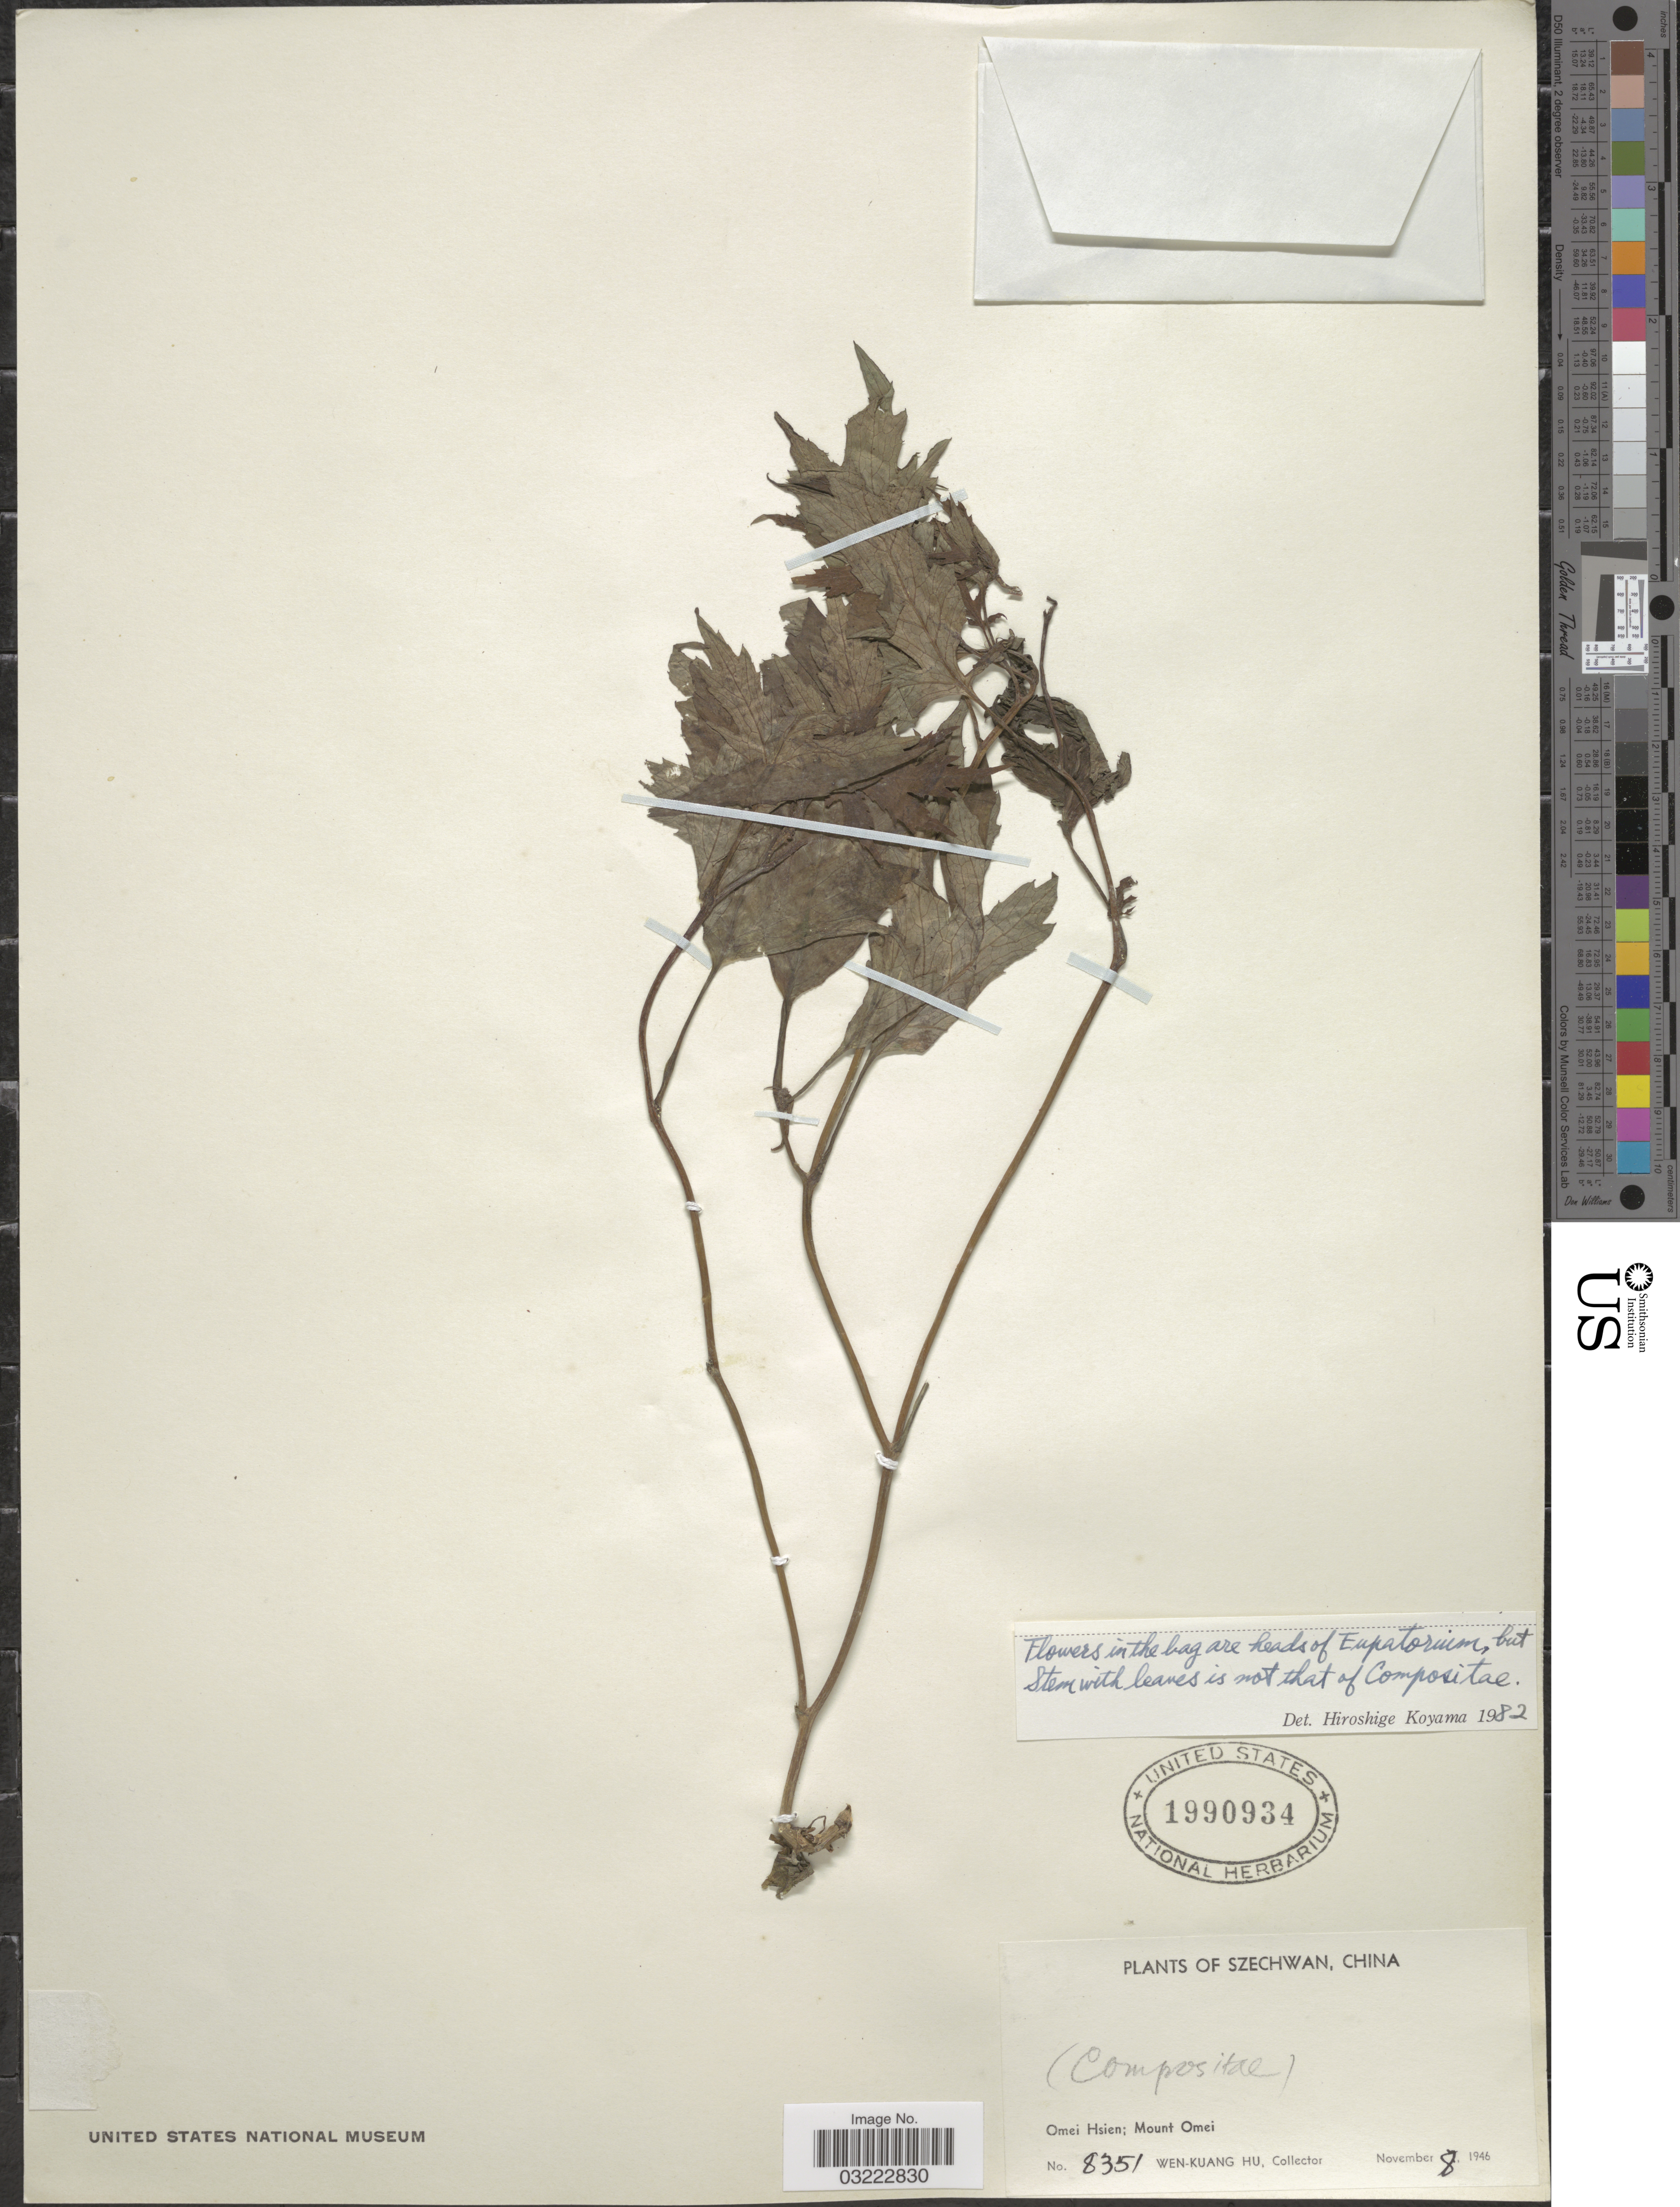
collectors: W. K. Hu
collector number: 8351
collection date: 1946-11-08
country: China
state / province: Sichuan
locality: Szechwan, Omei Hsien; Mount Omei.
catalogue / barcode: US 1990934